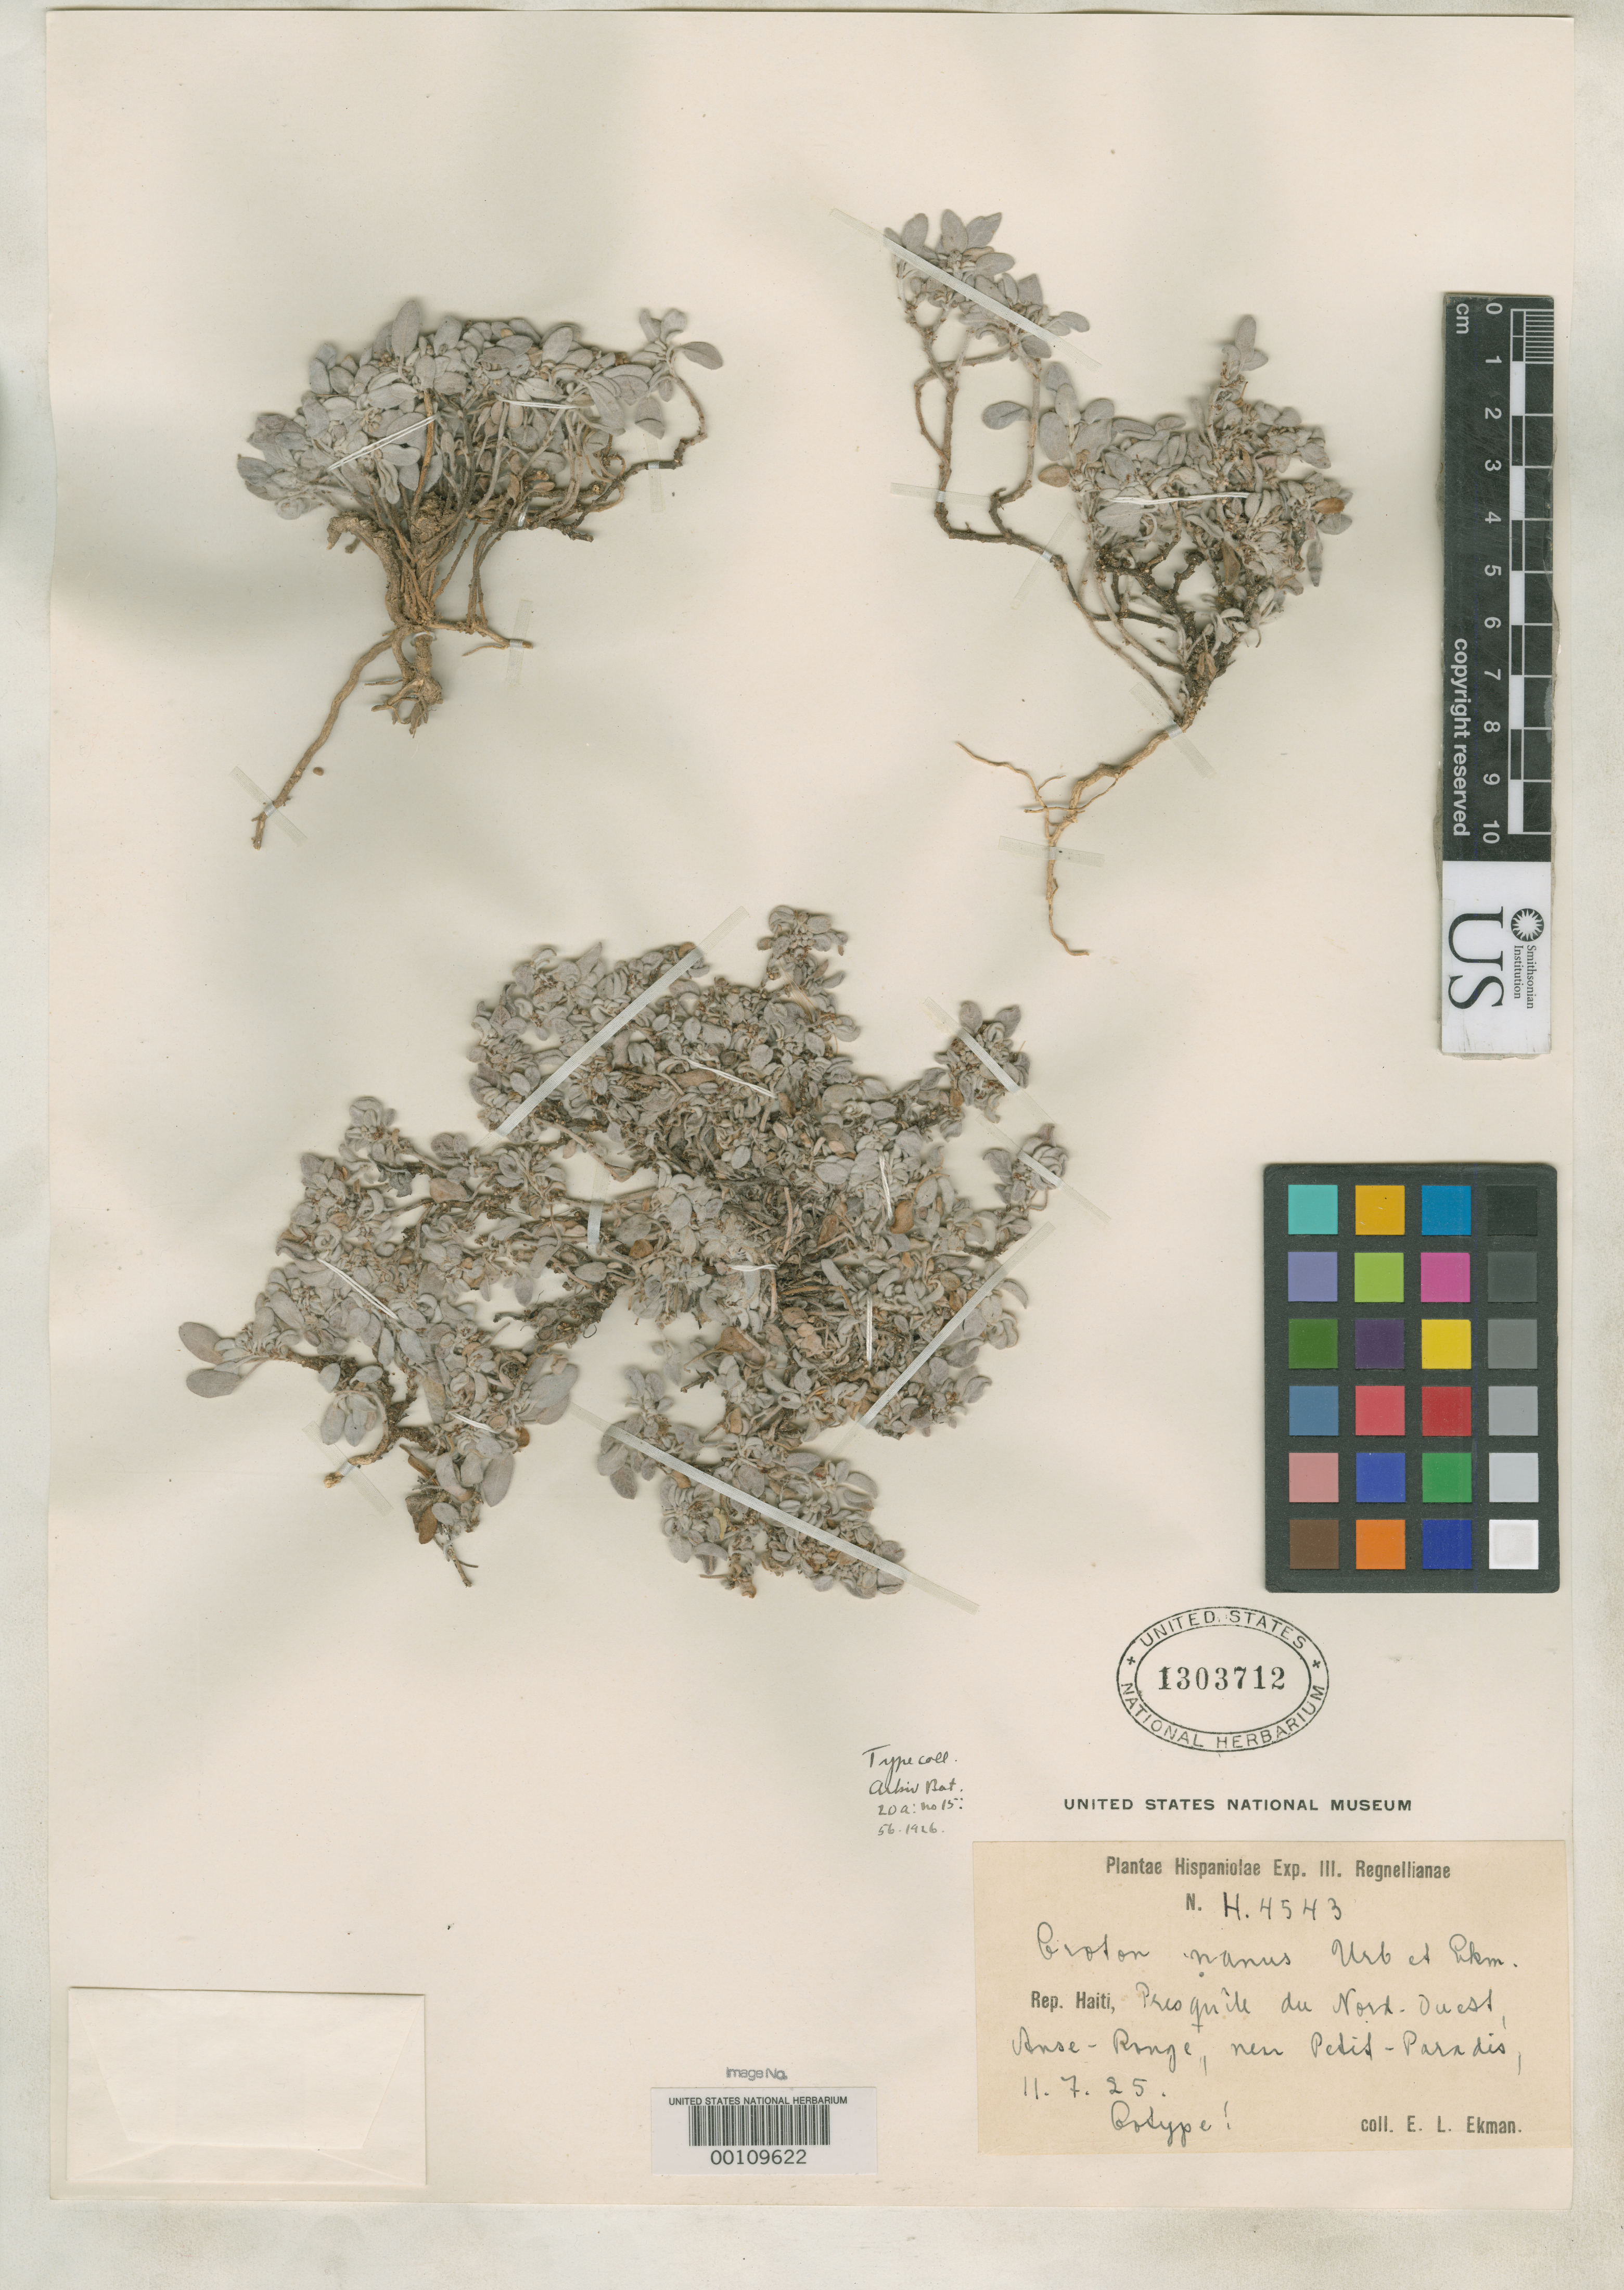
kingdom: Plantae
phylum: Tracheophyta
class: Magnoliopsida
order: Malpighiales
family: Euphorbiaceae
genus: Croton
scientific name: Croton nanus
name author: Urb. & Ekman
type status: Isotype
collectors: E. L. Ekman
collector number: H 4543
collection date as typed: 11 Jul 1915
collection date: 1915-07-11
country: Haiti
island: Hispaniola Island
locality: Rep. Haiti, presqu'ile du Nord-Ouest, Anse-Range, near Petit-Paradis.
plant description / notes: Later homonym of Croton nanus Gagnep. (1925).; Also a type of Croton haitiensis P.T. Li.; Replacement name for Croton nanus Urban & Ekman, non C. nanus Gagnep. (1925).; Also a type of Croton nanus Urban & Ekman.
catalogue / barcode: US 1303712